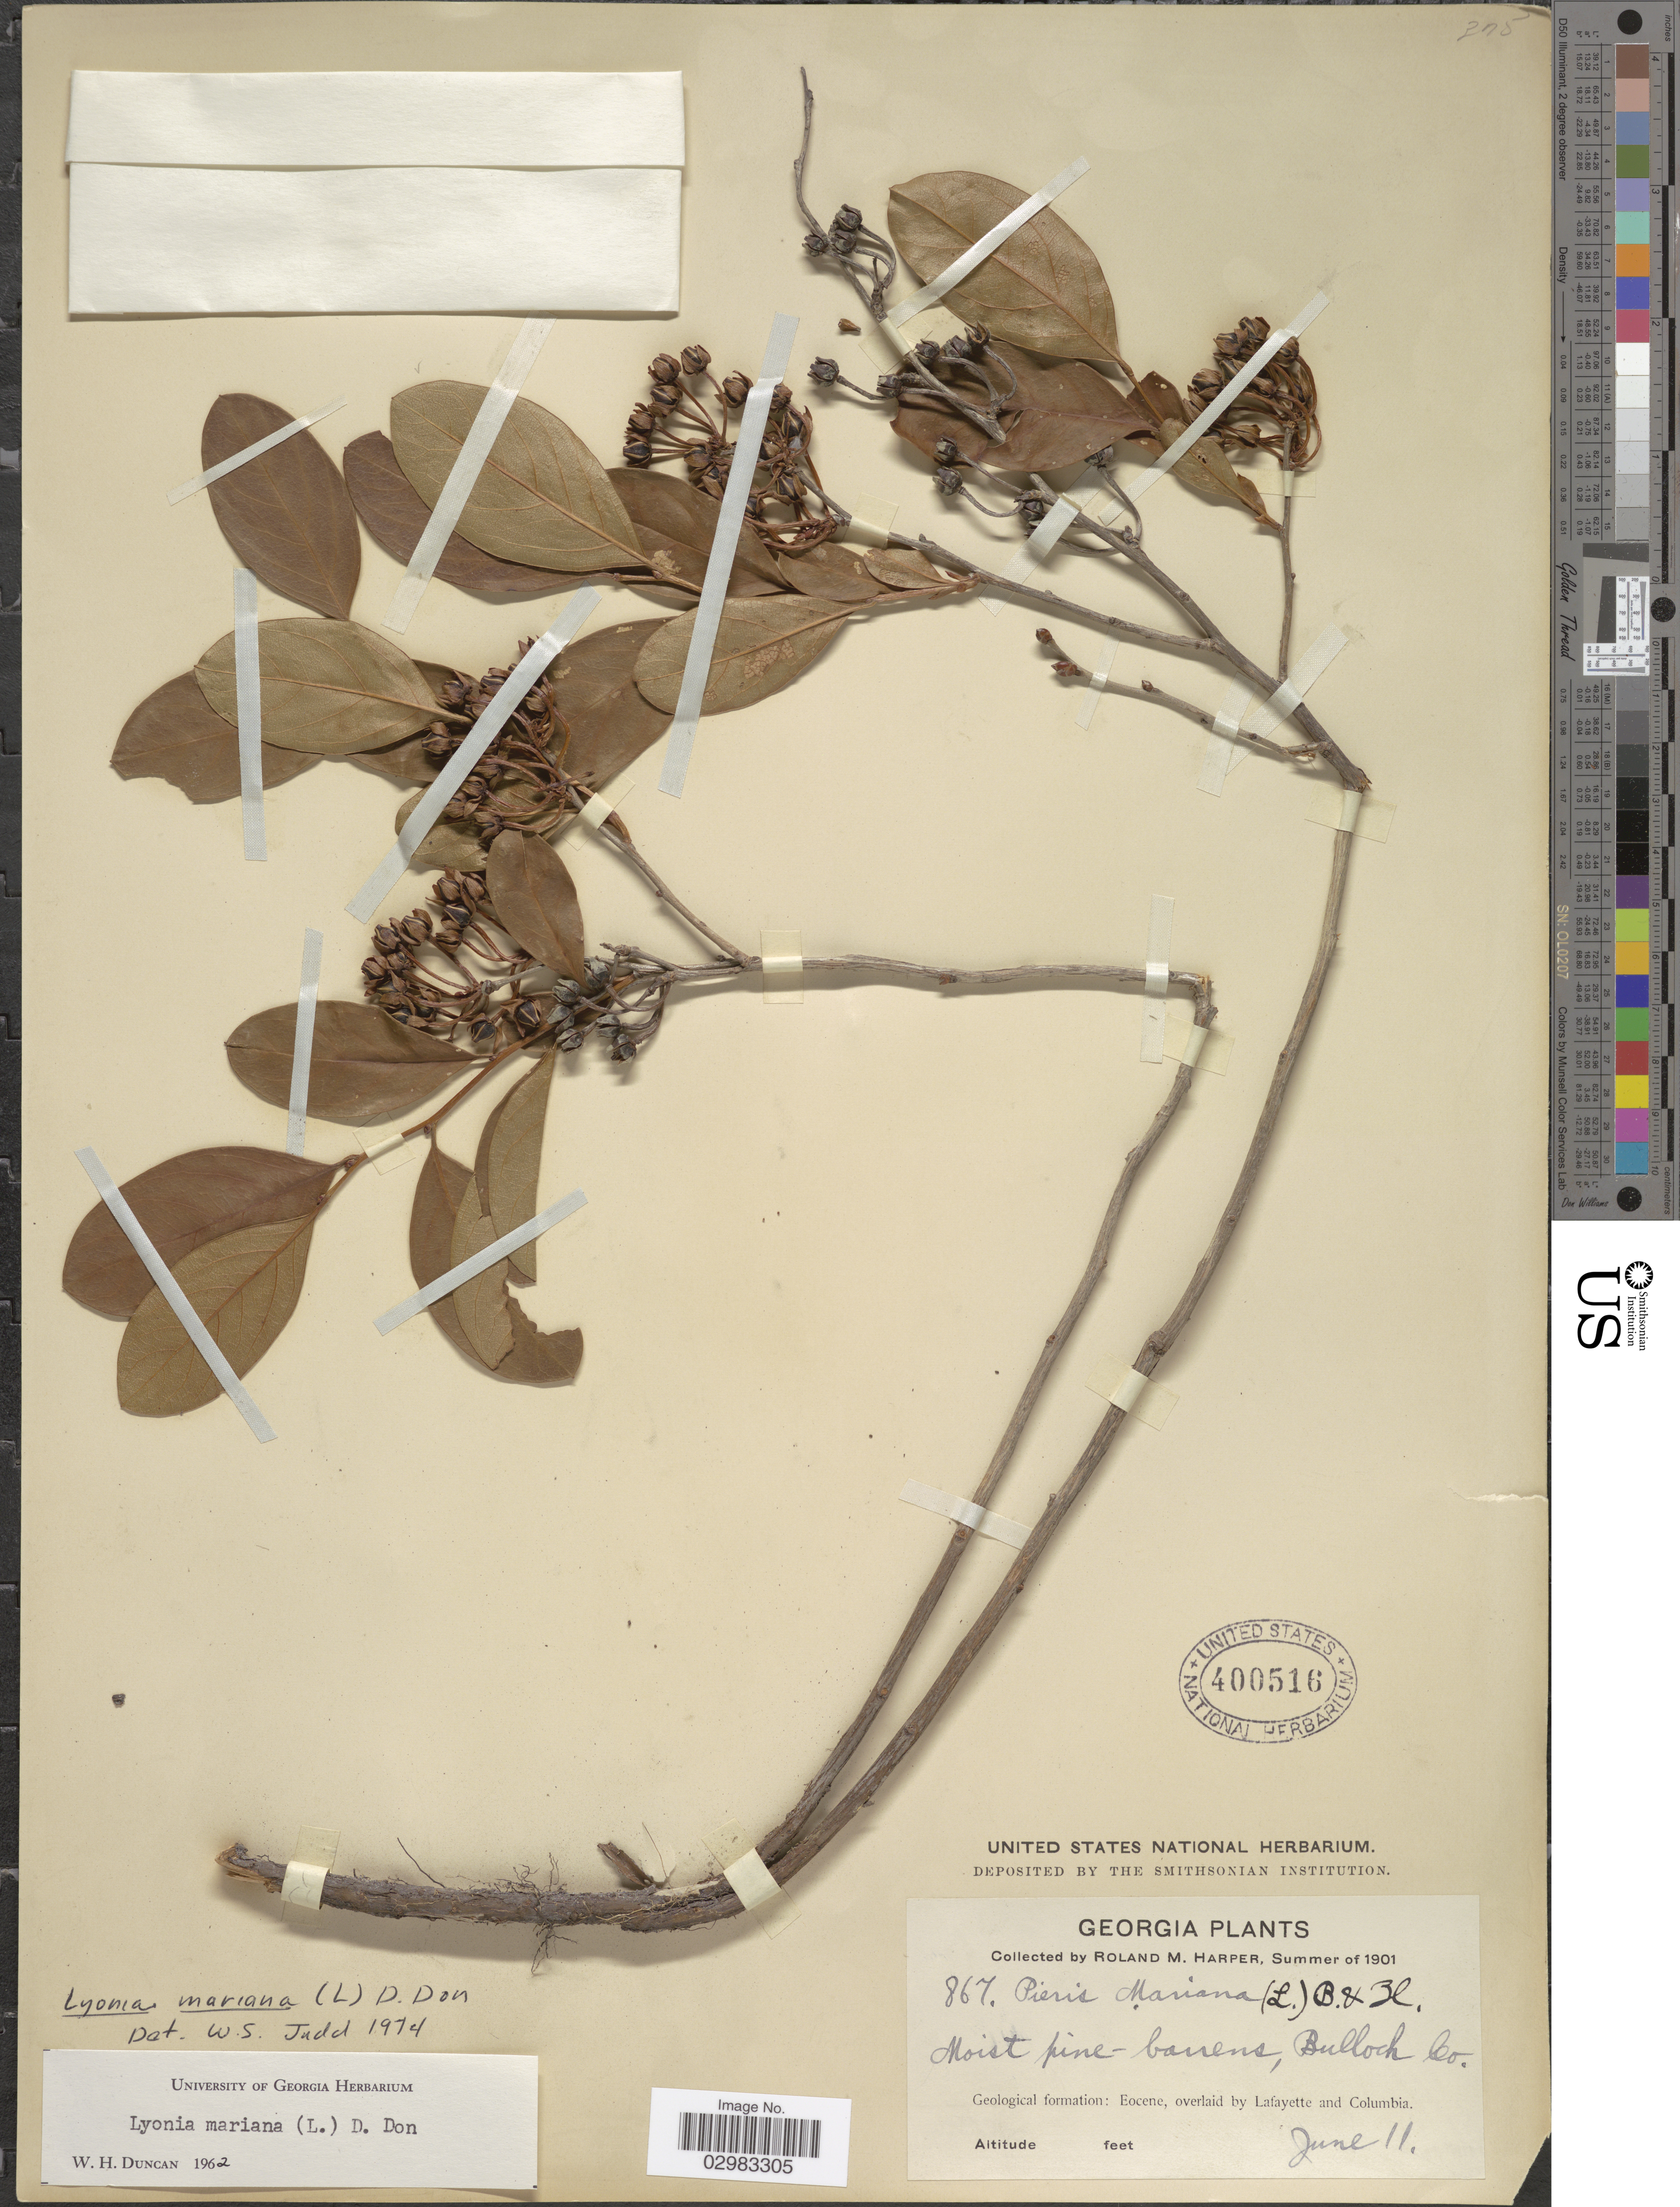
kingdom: Plantae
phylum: Tracheophyta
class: Magnoliopsida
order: Ericales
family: Ericaceae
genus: Lyonia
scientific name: Lyonia mariana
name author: (L.) D. Don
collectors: R. M. Harper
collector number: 867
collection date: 1901-06-11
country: United States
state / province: Georgia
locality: Bulloch Co. Geological formation: Eocene, overlaid by Lafayette and Columbia.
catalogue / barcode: US 400516